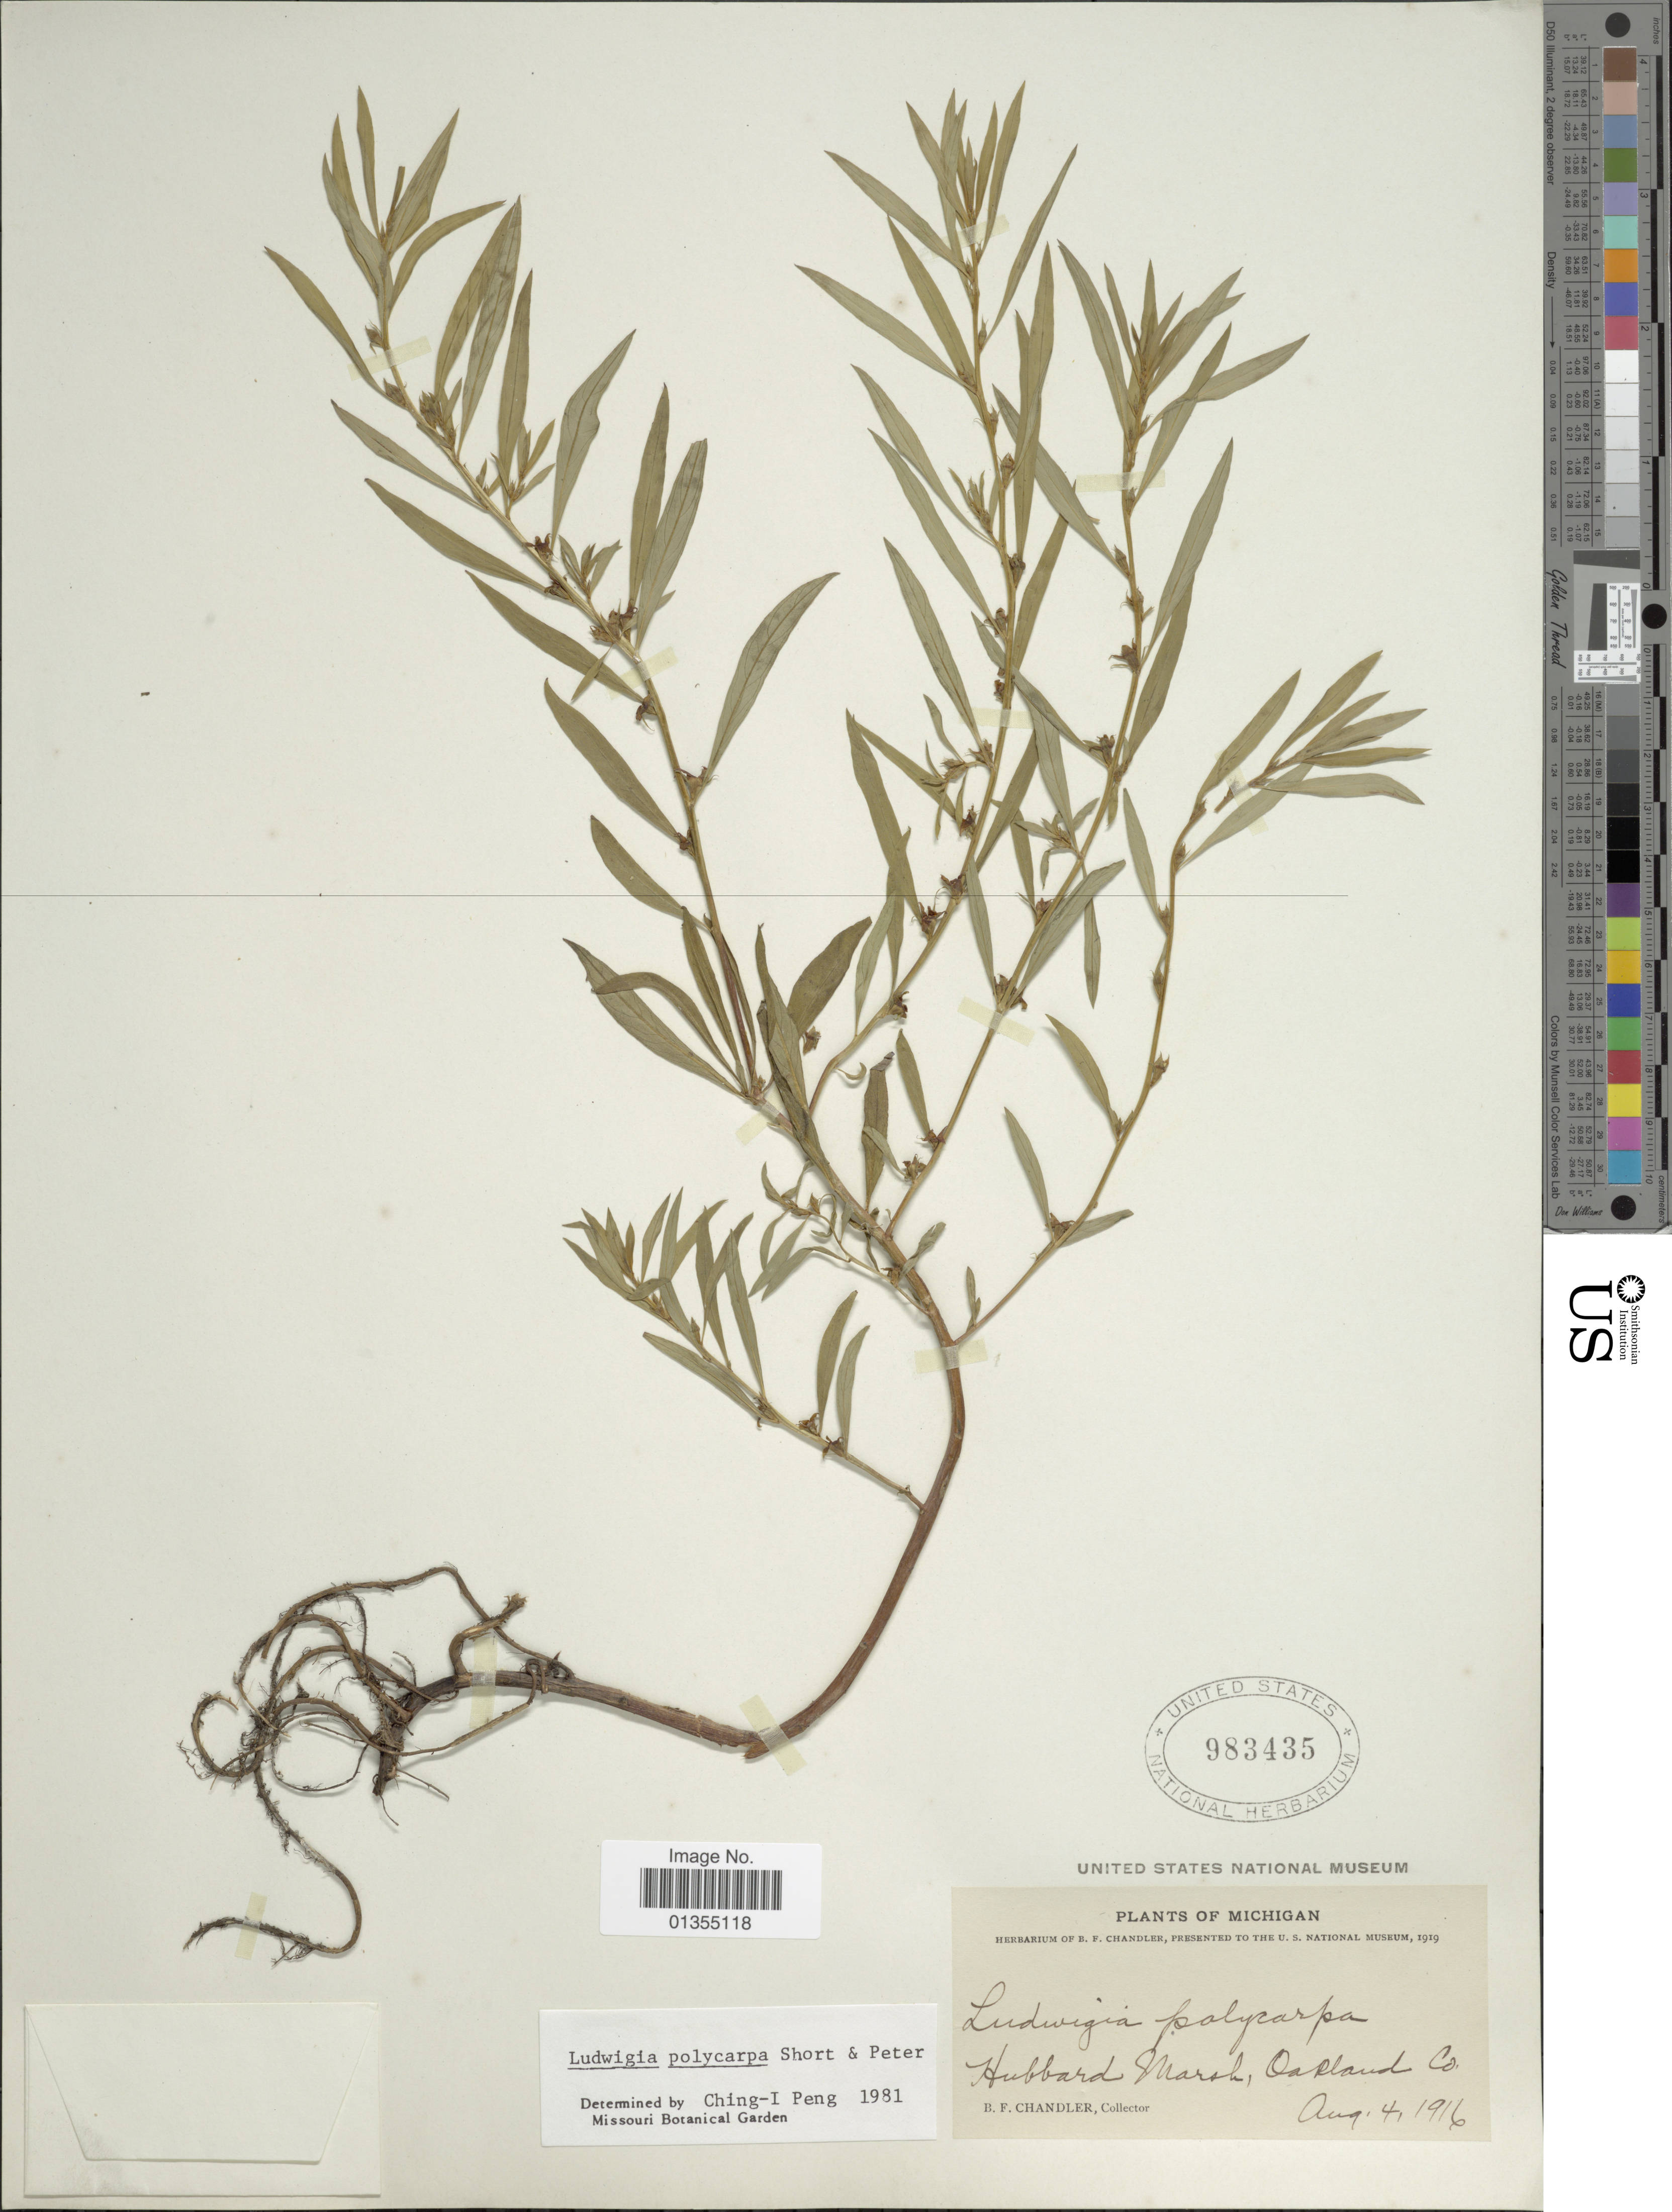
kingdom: Plantae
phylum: Tracheophyta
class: Magnoliopsida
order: Myrtales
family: Onagraceae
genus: Ludwigia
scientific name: Ludwigia polycarpa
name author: Short & R. Peter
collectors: B. F. Chandler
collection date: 1916-08-04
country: United States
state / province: Michigan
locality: Hubbard marsh, Oakland Co.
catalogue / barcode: US 983435